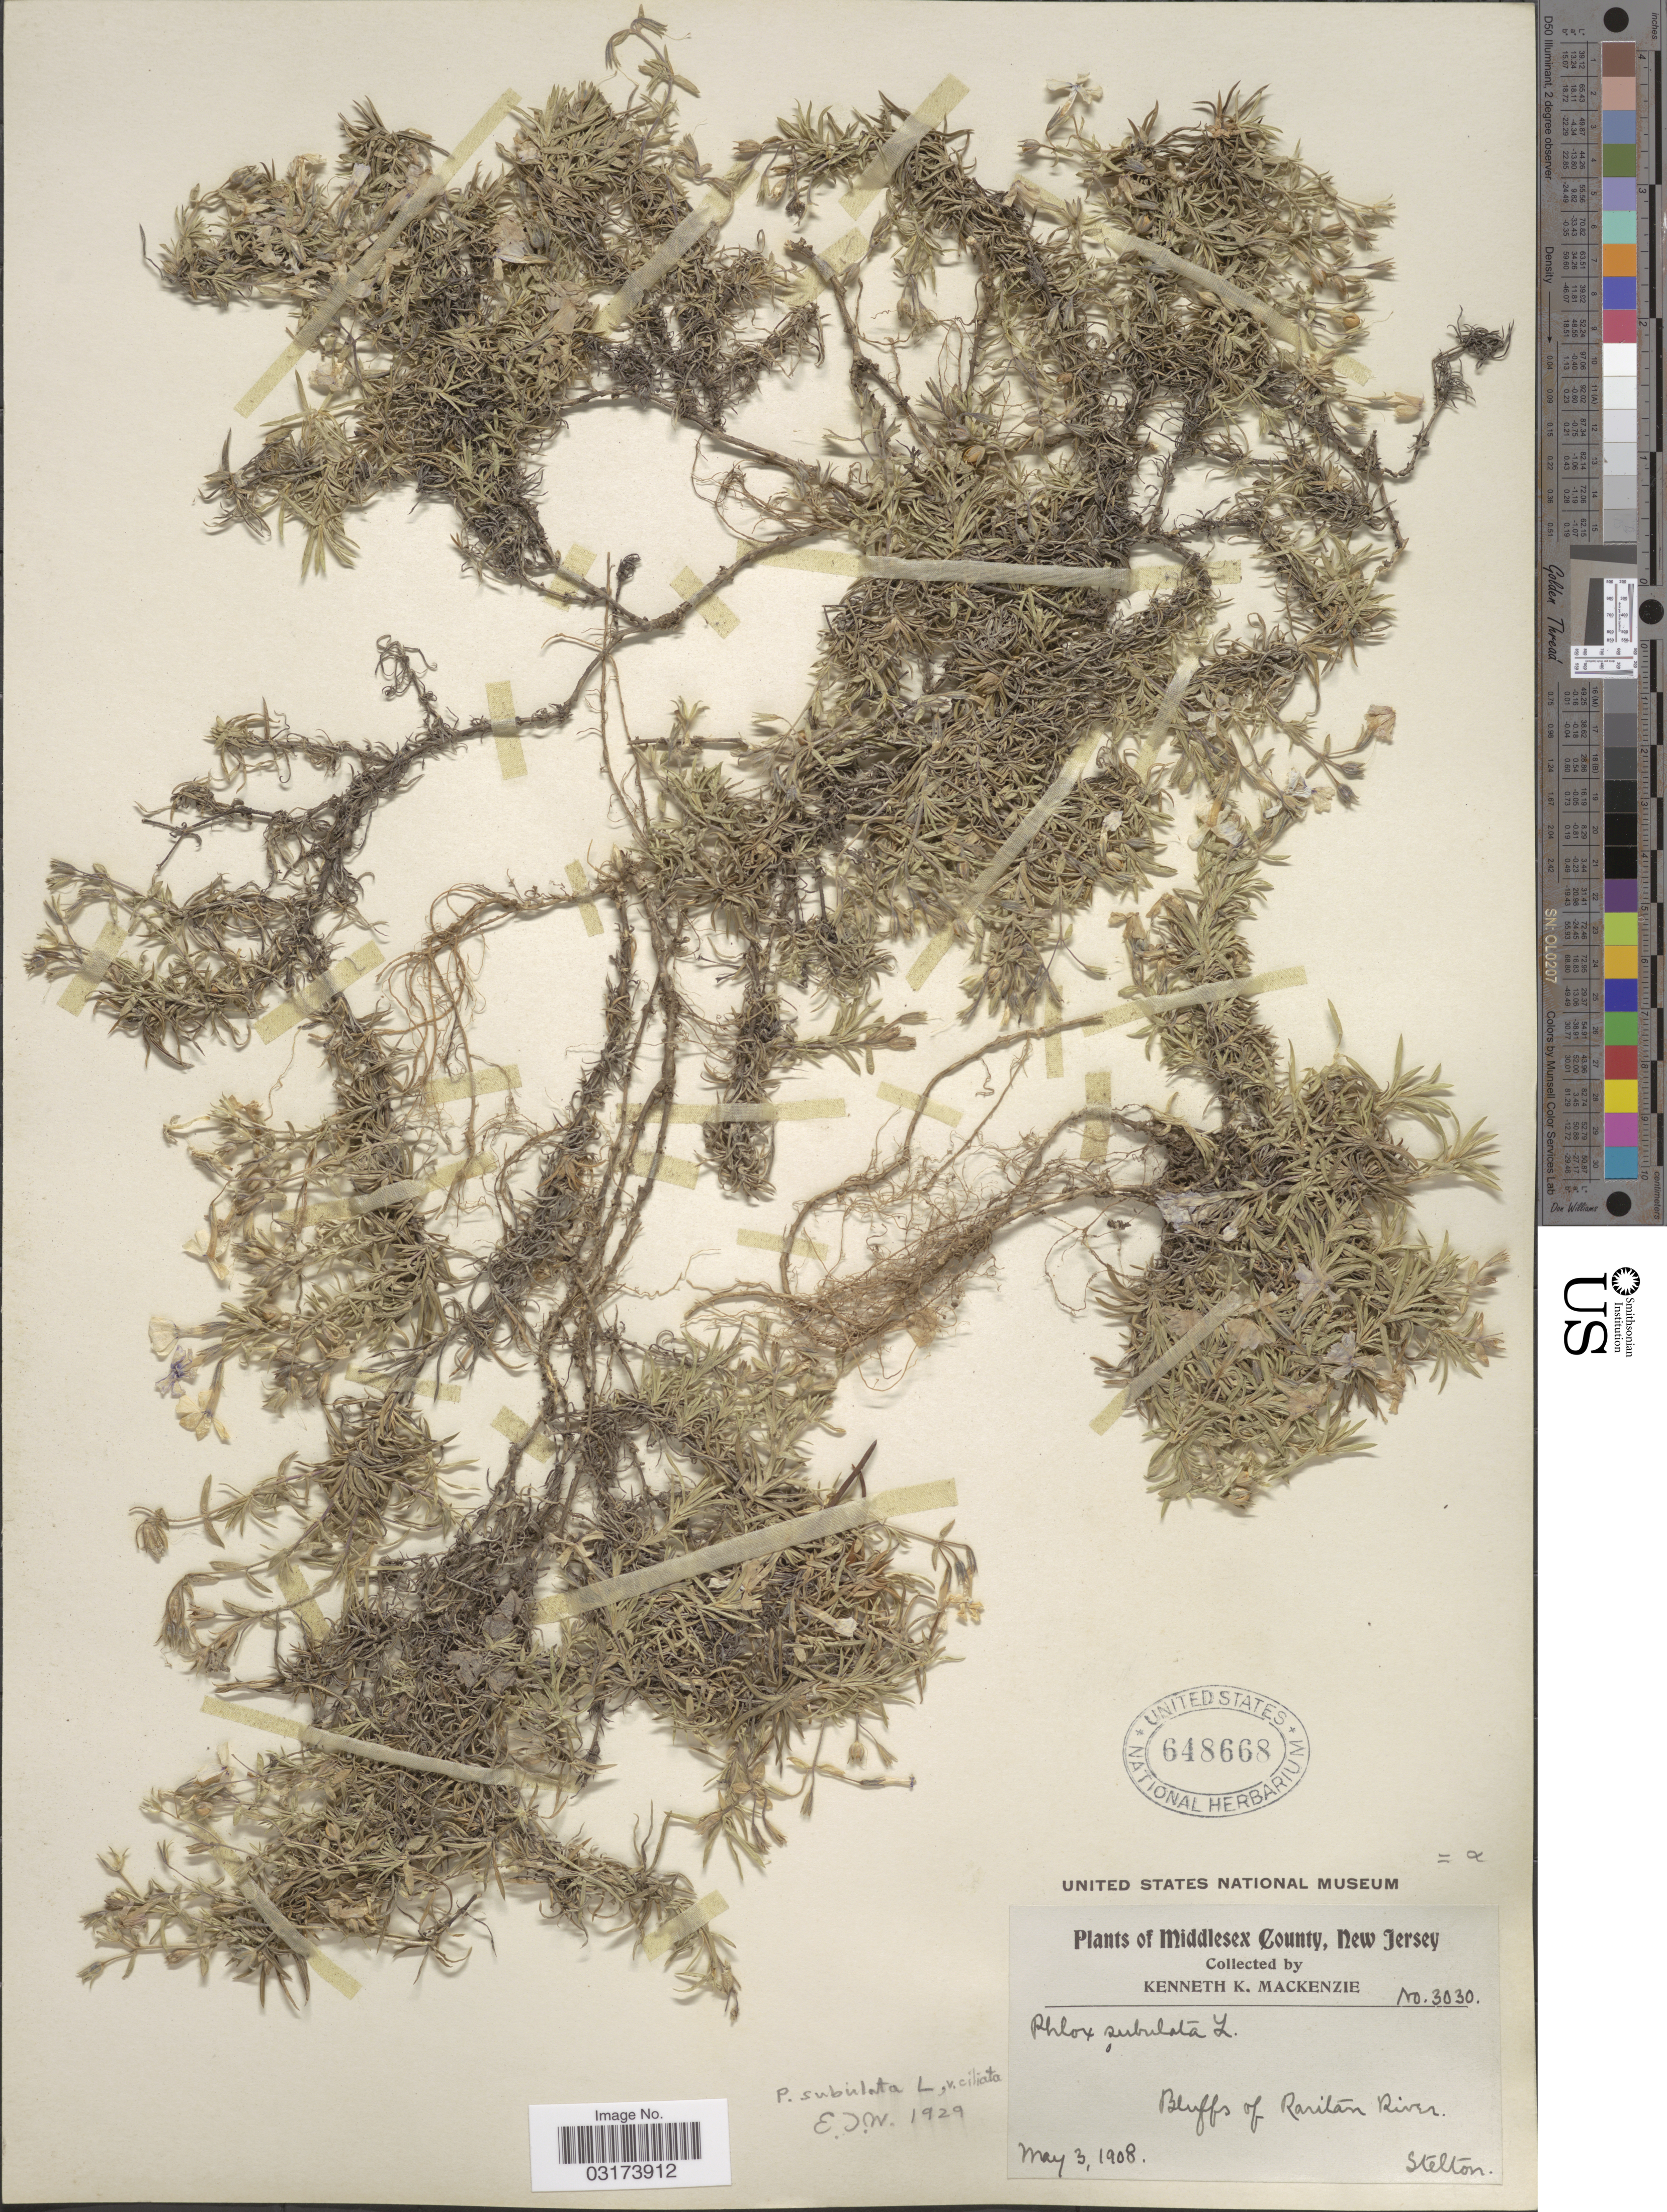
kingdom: Plantae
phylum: Tracheophyta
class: Magnoliopsida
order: Ericales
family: Polemoniaceae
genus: Phlox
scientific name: Phlox subulata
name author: L.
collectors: K. K. Mackenzie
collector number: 3030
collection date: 1908-05-03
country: United States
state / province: New Jersey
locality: Middlesex County, Bluffs of Raritan River. Stelton.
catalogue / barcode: US 648668